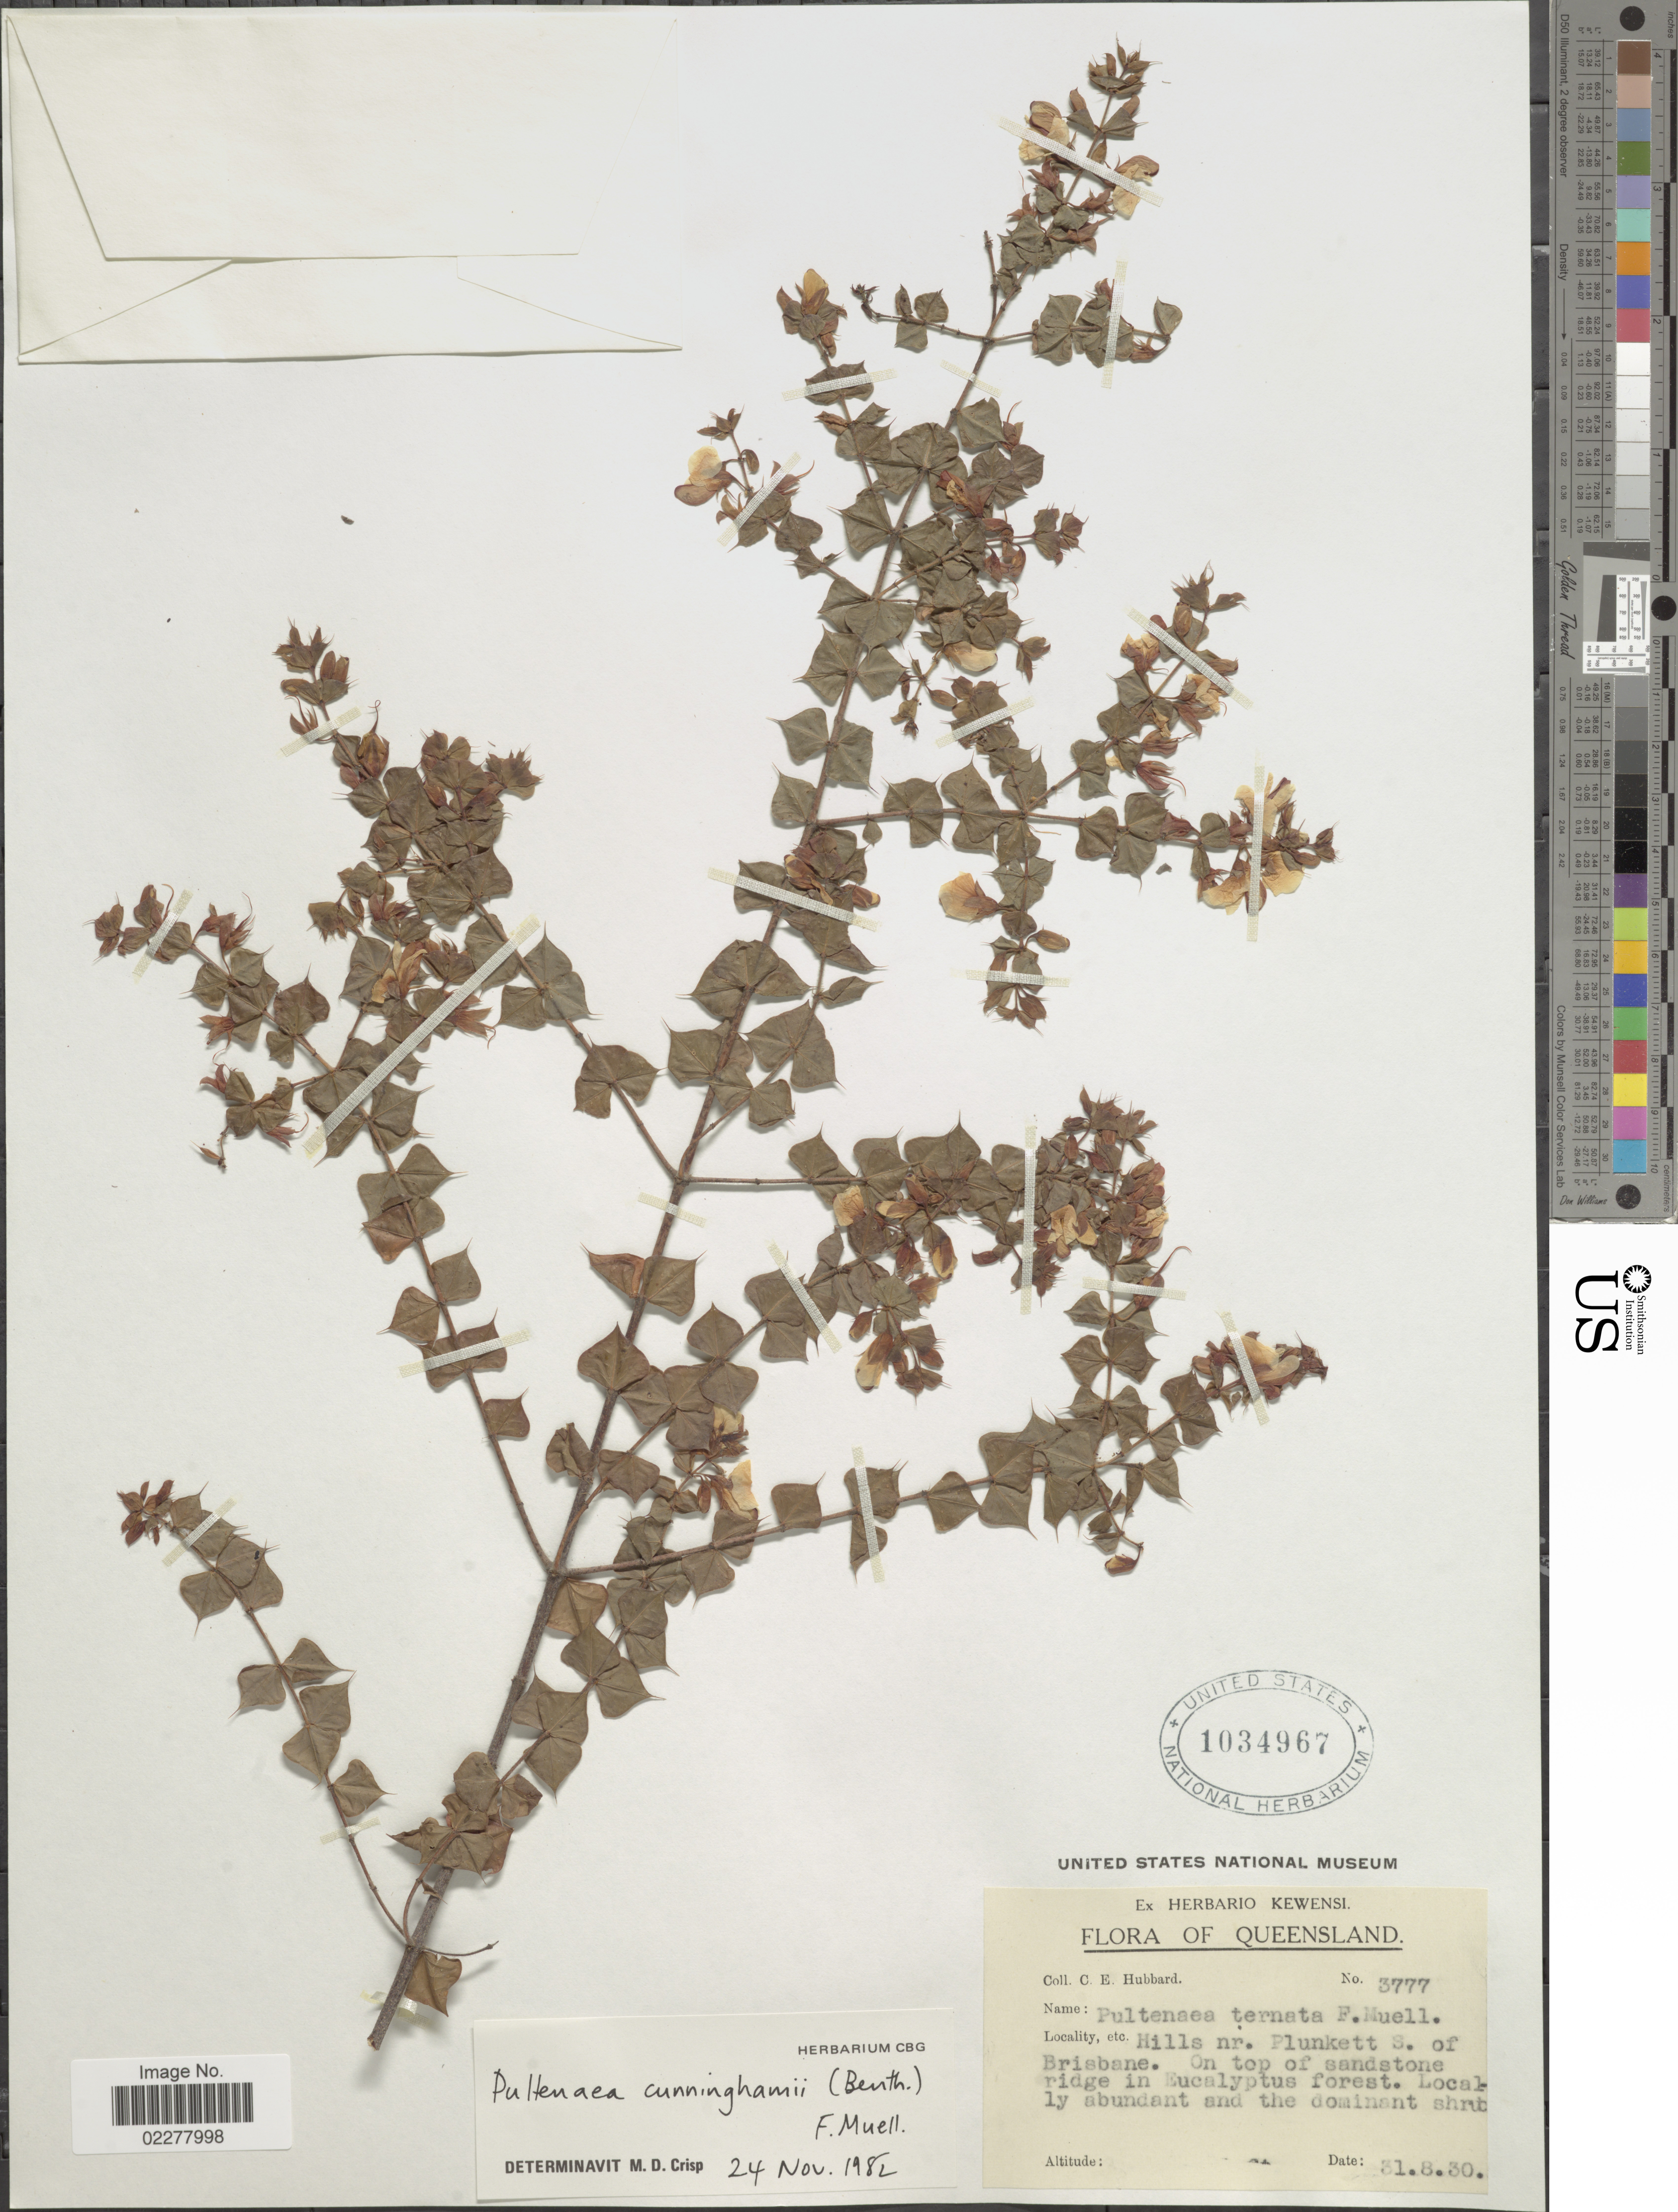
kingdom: Plantae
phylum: Tracheophyta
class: Magnoliopsida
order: Fabales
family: Fabaceae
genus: Pultenaea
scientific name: Pultenaea spinosa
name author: Will.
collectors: C. E. Hubbard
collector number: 3777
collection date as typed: Transcribed d/m/y: 31/8/30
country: Australia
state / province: Queensland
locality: Hills nr. Plunkett S. of Brisbane. On top of sandstone ridge in Eucalyptus forest.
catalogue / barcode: US 1034967